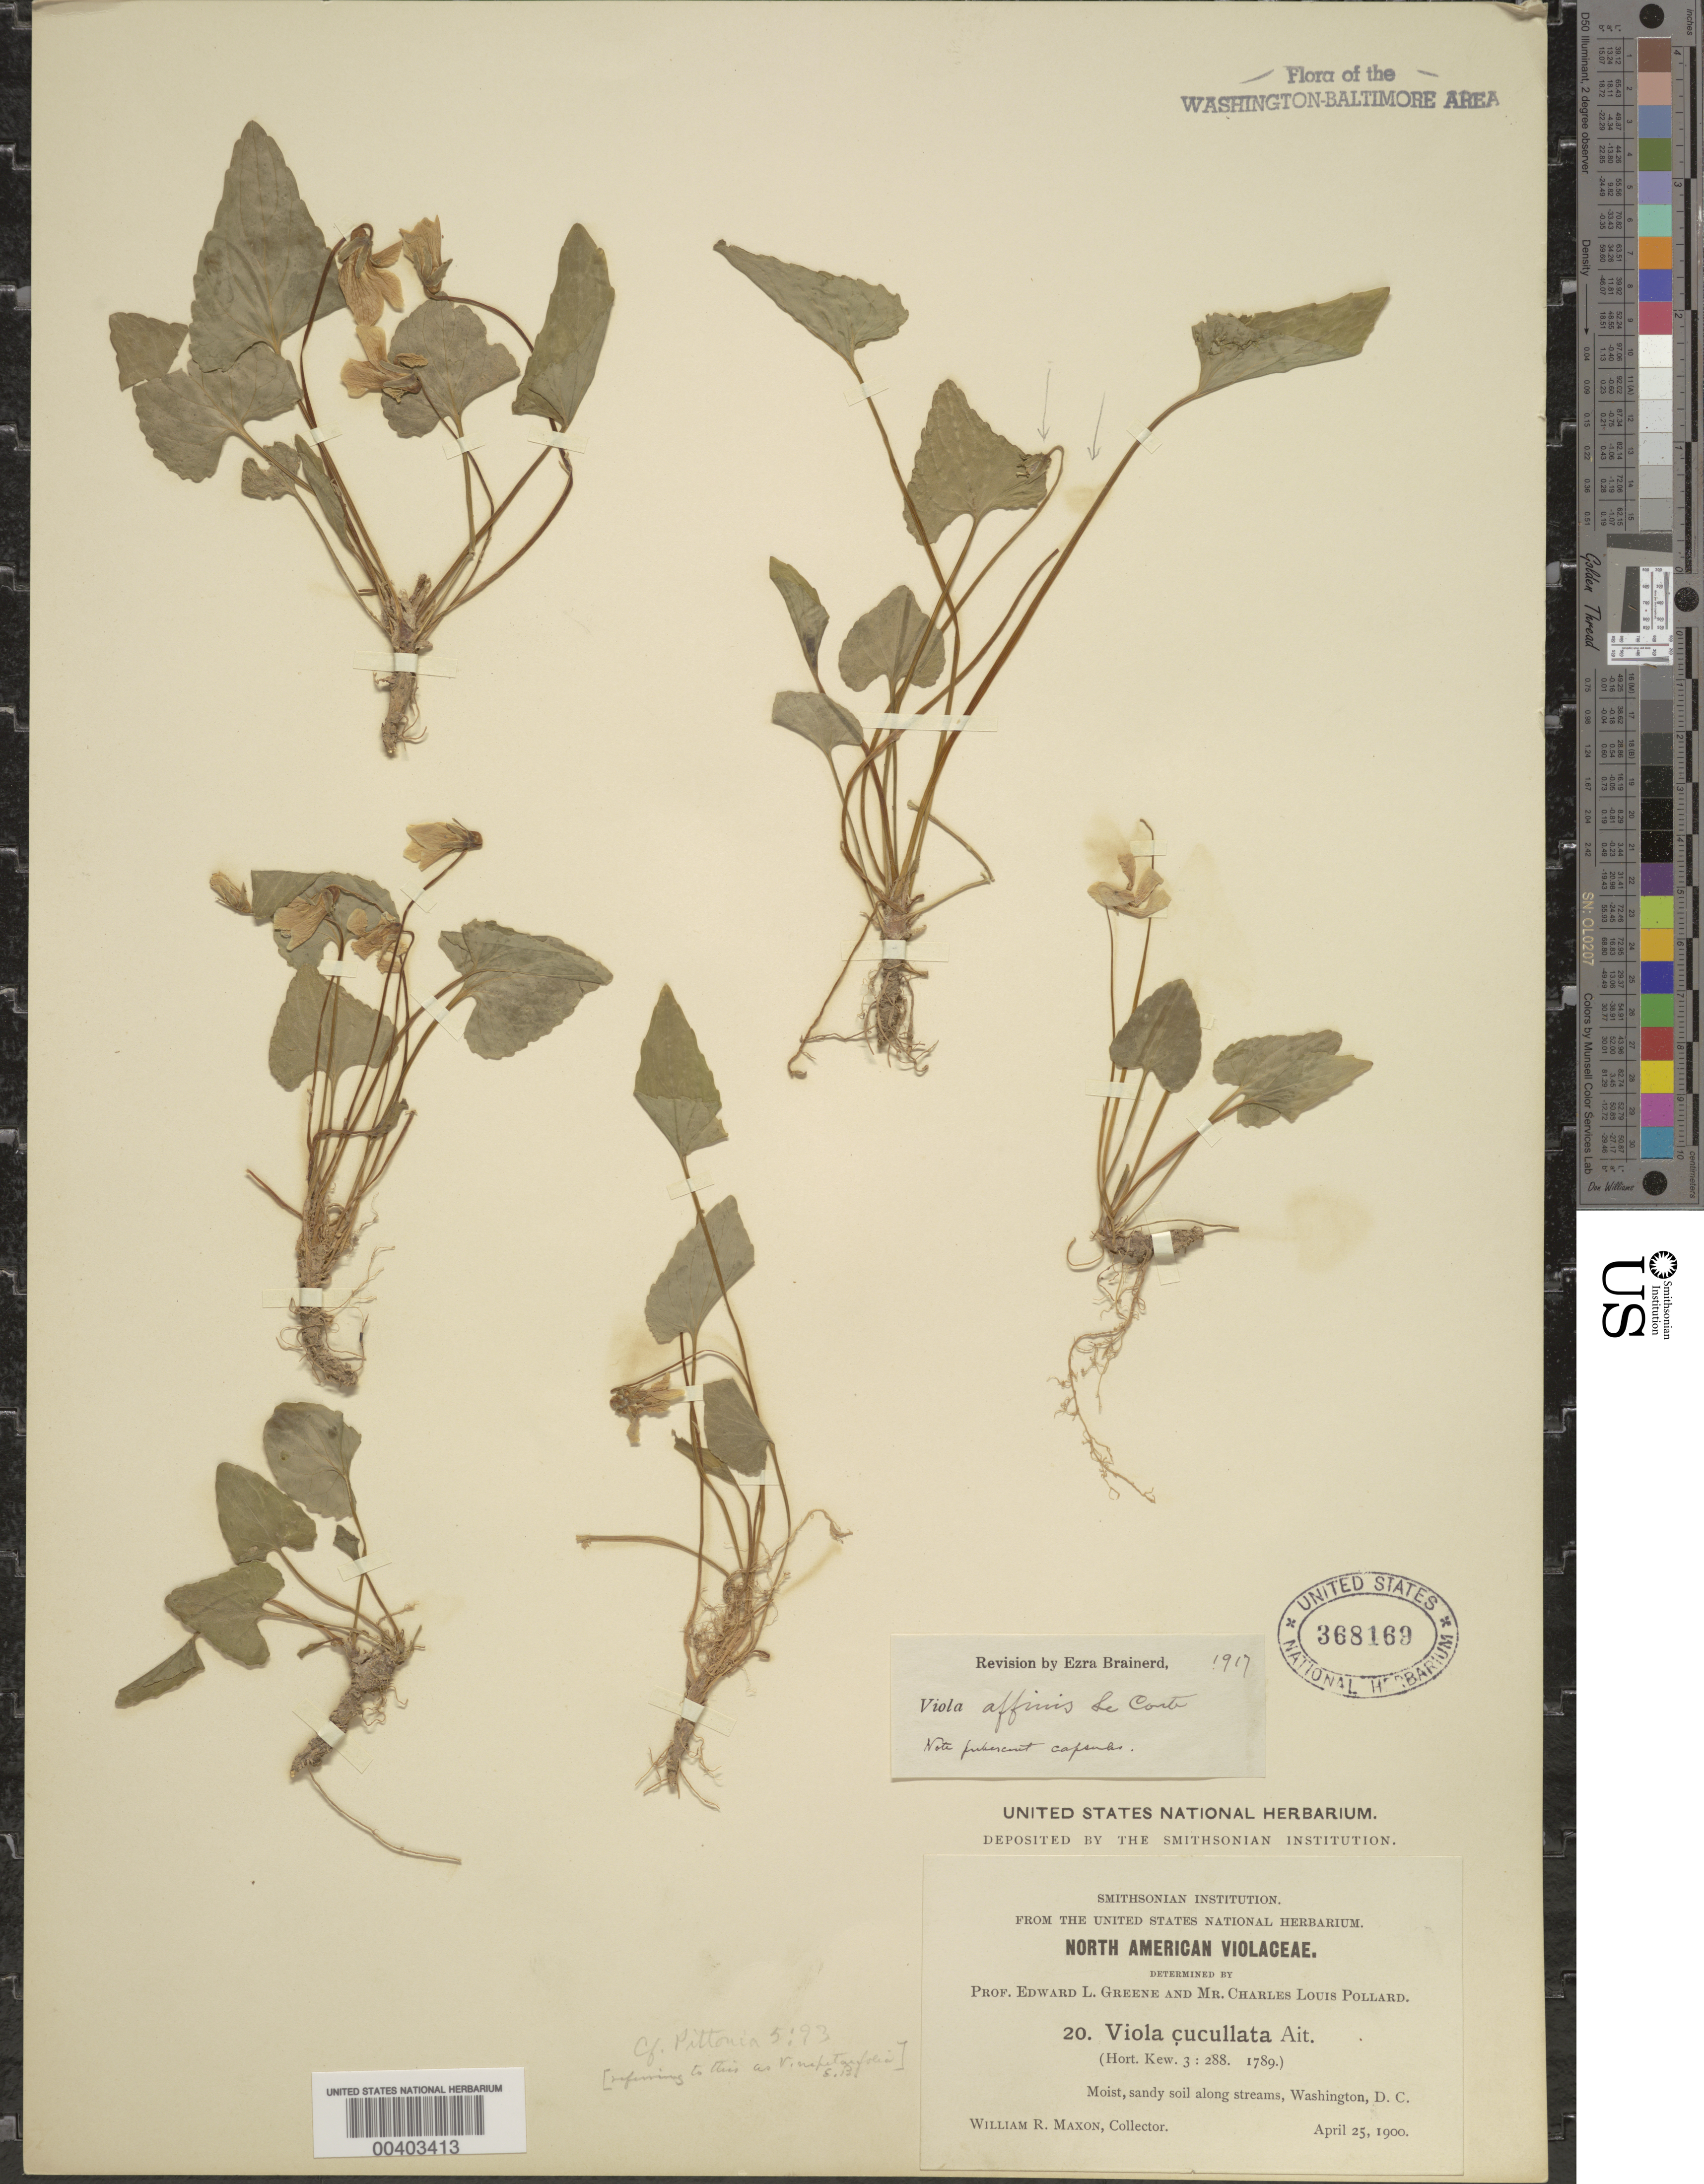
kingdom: Plantae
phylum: Tracheophyta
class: Magnoliopsida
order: Malpighiales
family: Violaceae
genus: Viola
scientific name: Viola sororia var. affinis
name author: (LeConte) McKinney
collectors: W. R. Maxon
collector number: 20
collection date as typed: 25 Apr 1900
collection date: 1900-04-25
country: United States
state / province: District of Columbia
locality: Washington DC area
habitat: Moist sandy soil along stream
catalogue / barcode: US 368169